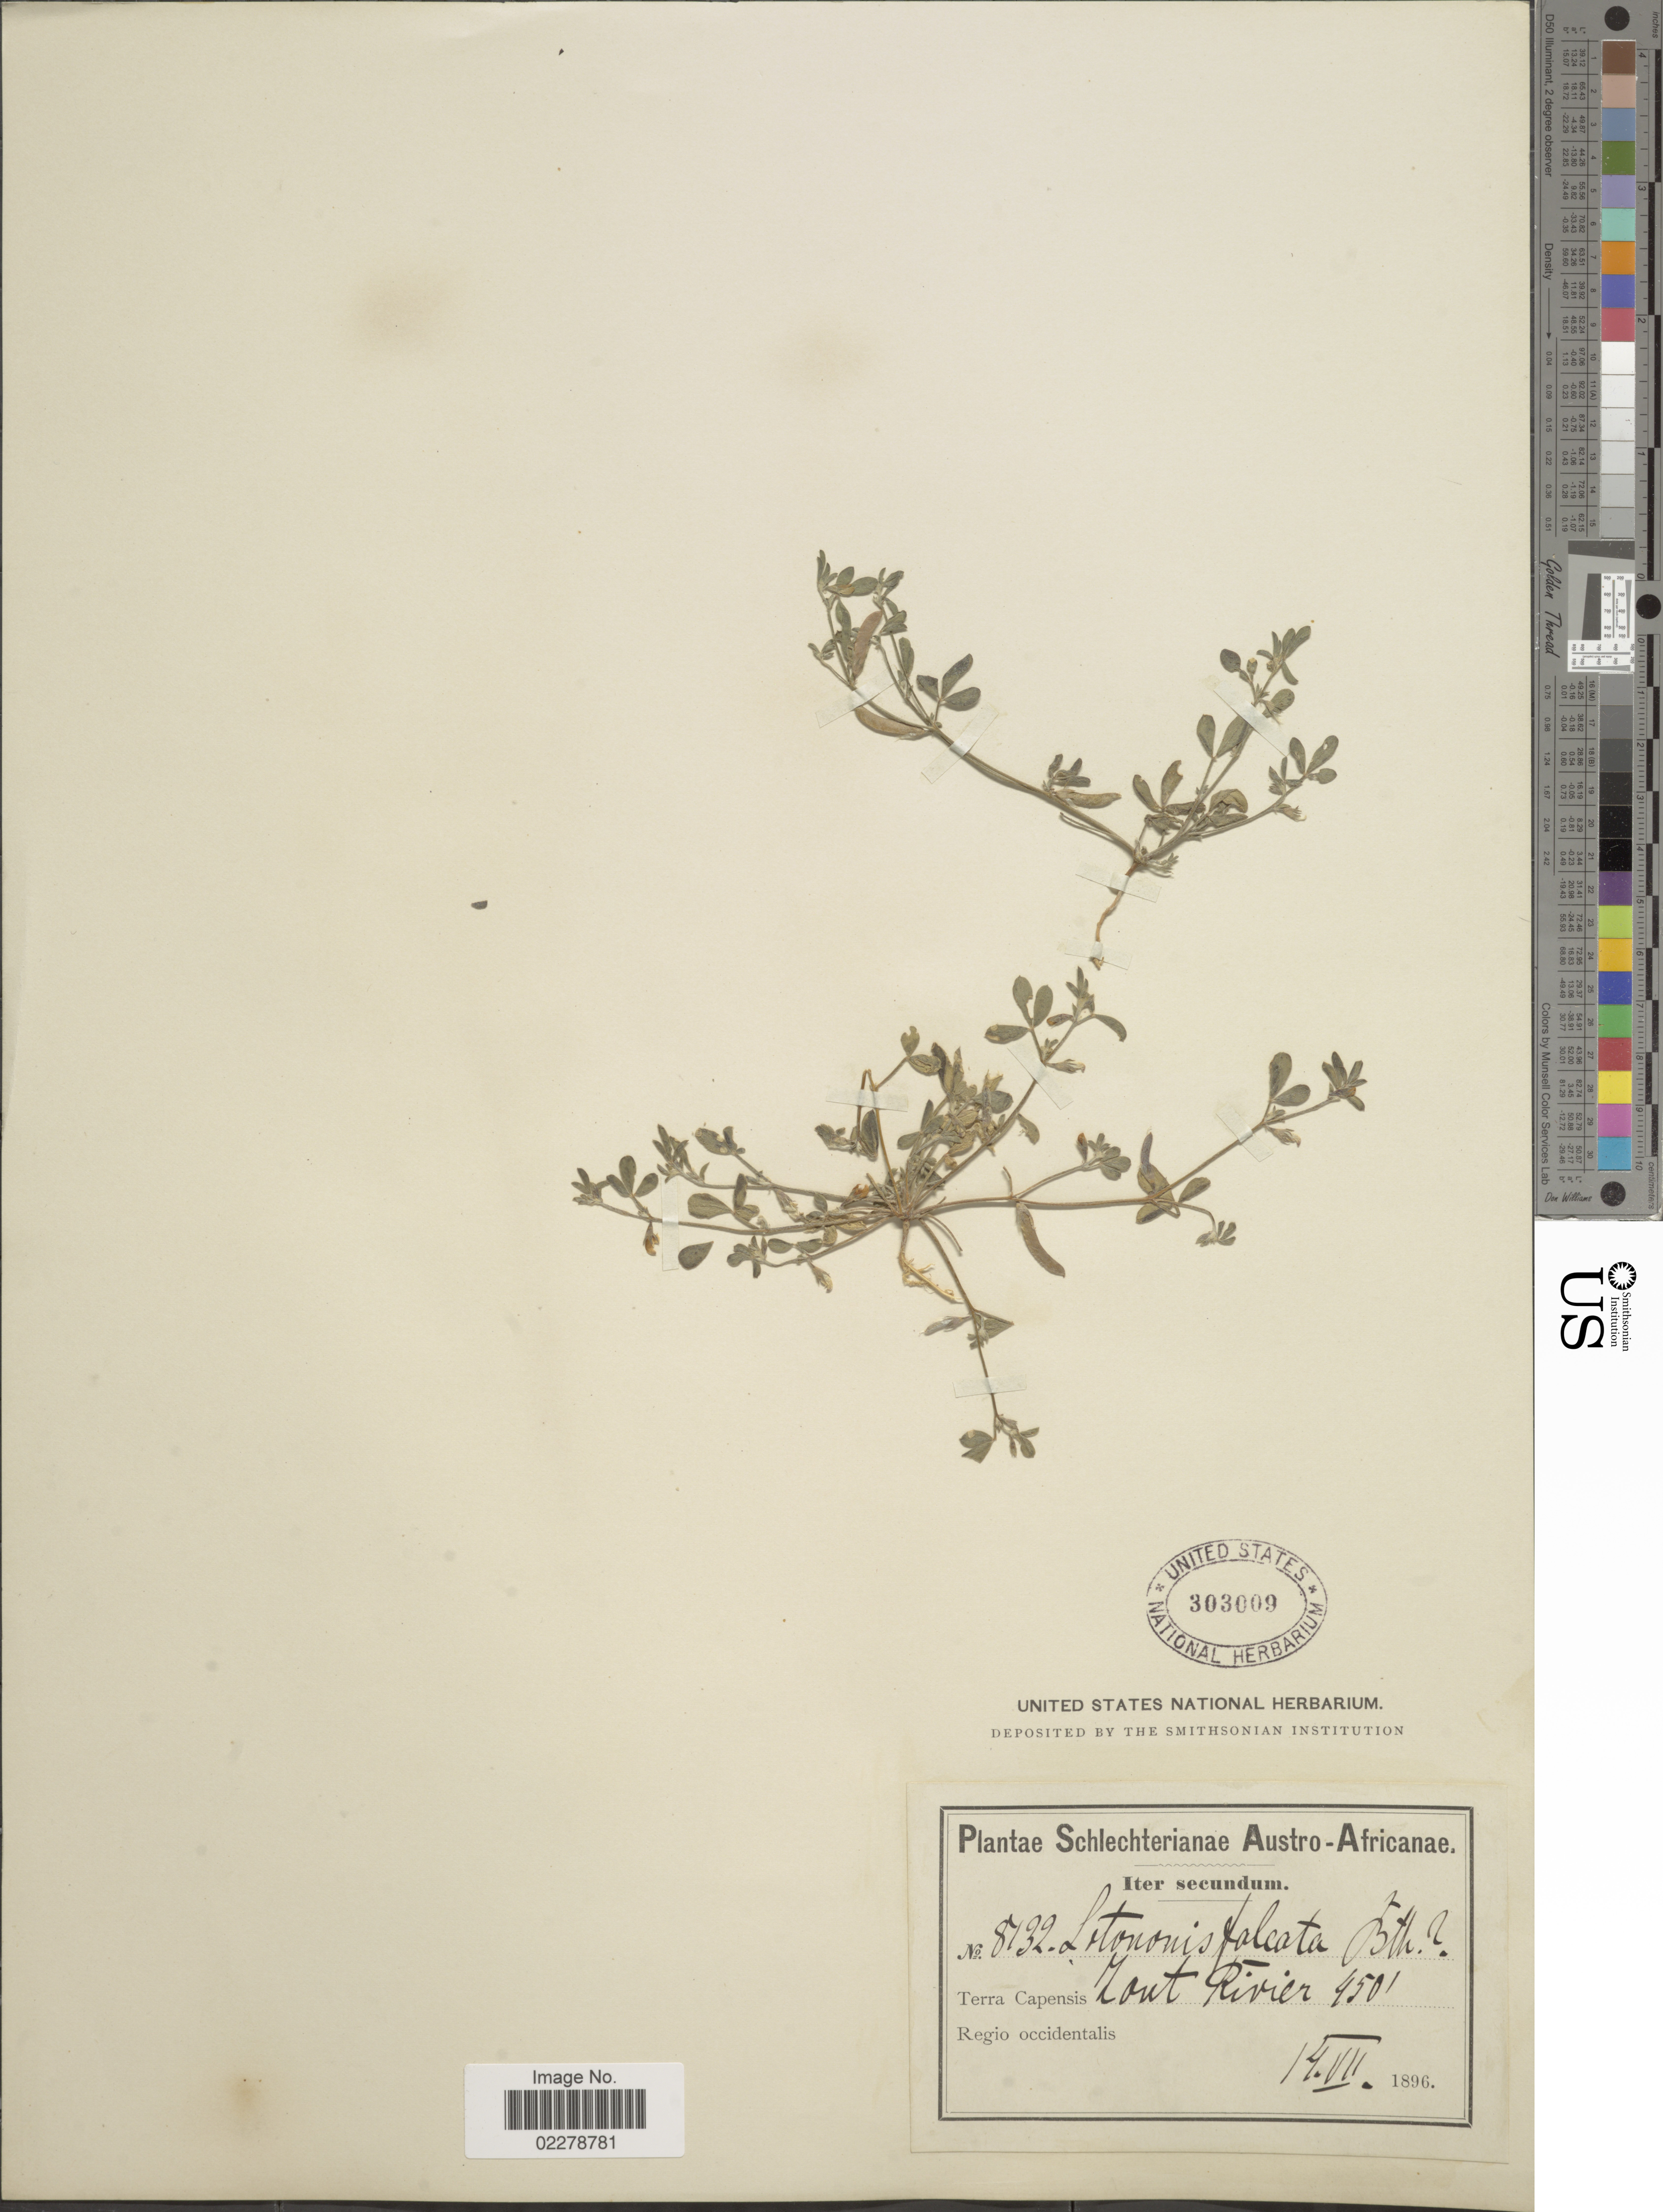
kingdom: Plantae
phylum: Tracheophyta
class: Magnoliopsida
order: Fabales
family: Fabaceae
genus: Lotononis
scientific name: Lotononis falcata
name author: (E. Mey.) Benth.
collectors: Schlechter, --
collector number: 8132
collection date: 1896-07-14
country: South Africa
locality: Austro-Africanae. Terra Capensis Zout River . Regio occidentalis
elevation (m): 137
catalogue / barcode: US 303009